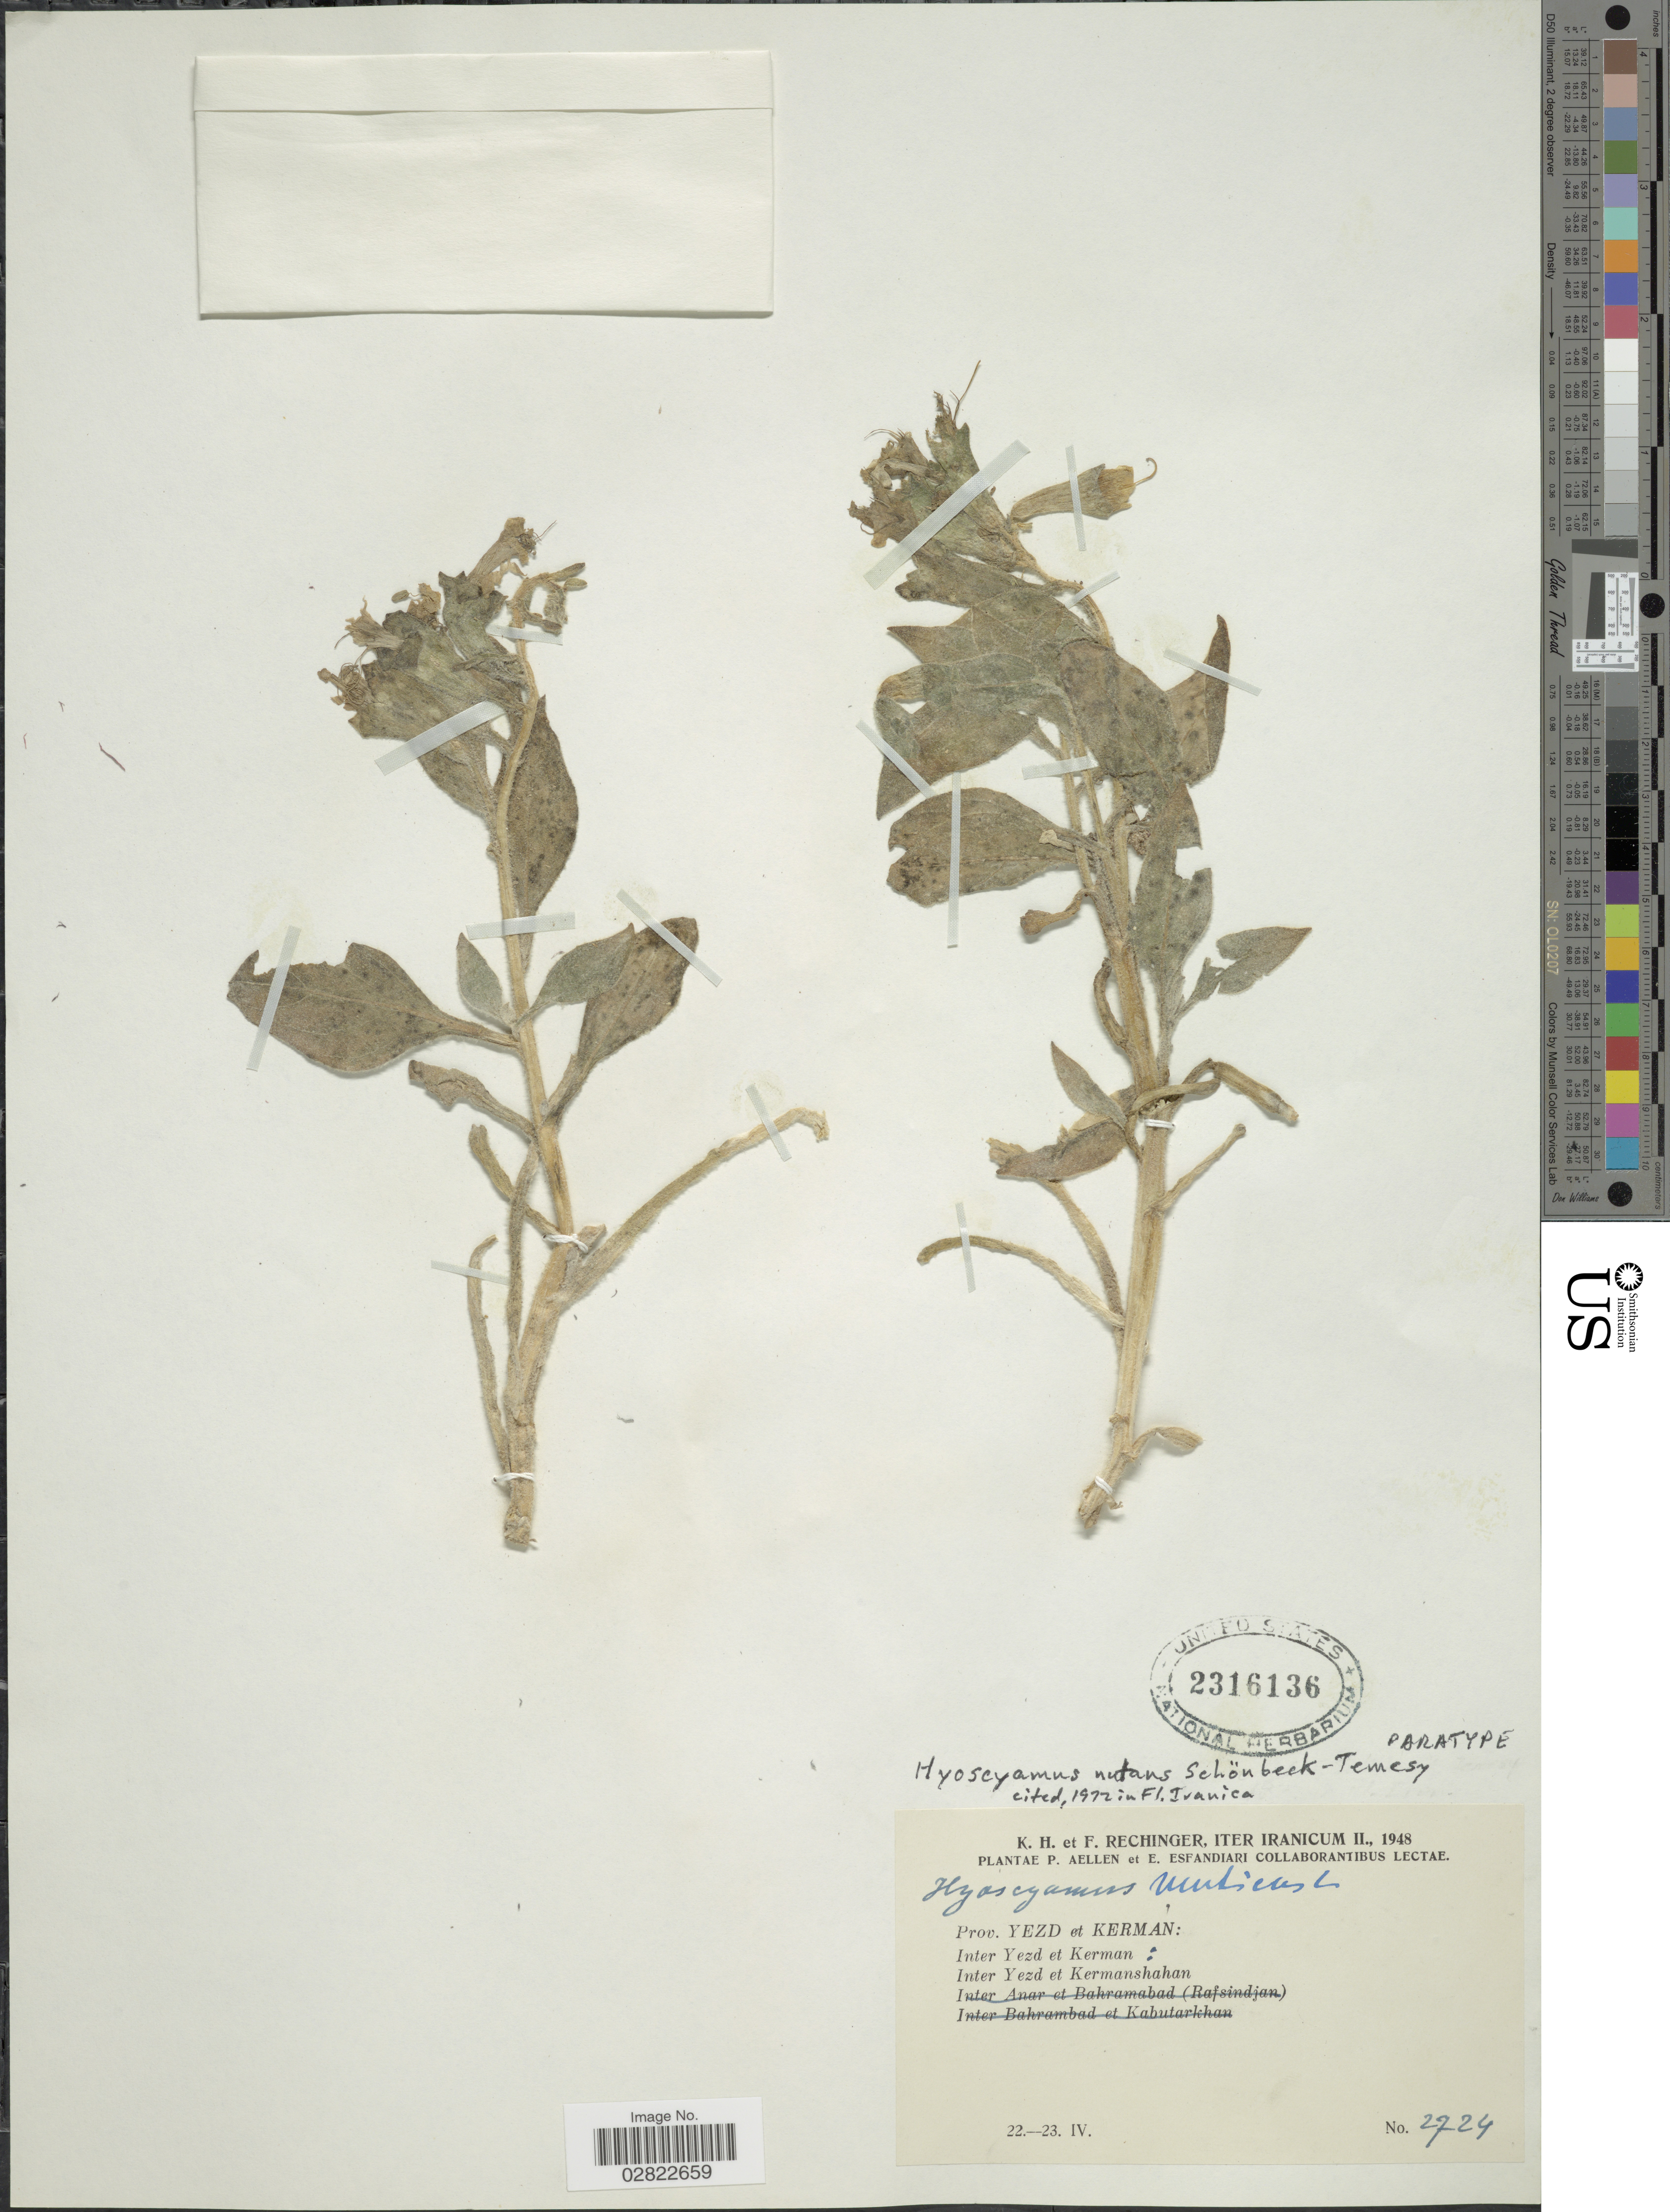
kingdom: Plantae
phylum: Tracheophyta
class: Magnoliopsida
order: Solanales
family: Solanaceae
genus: Hyoscyamus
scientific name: Hyoscyamus nutans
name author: Schönb.-Tem.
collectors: K. H. Rechinger, F. Rechinger, P. Aellen & E. Esfandiari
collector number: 2724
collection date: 1948-04-22/1948-04-23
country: Iran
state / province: Kerman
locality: Prov. Yezd et Kerman, Inter Yezd et Kerman: Inter Yezd et Kermanshahan.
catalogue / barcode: US 2316136